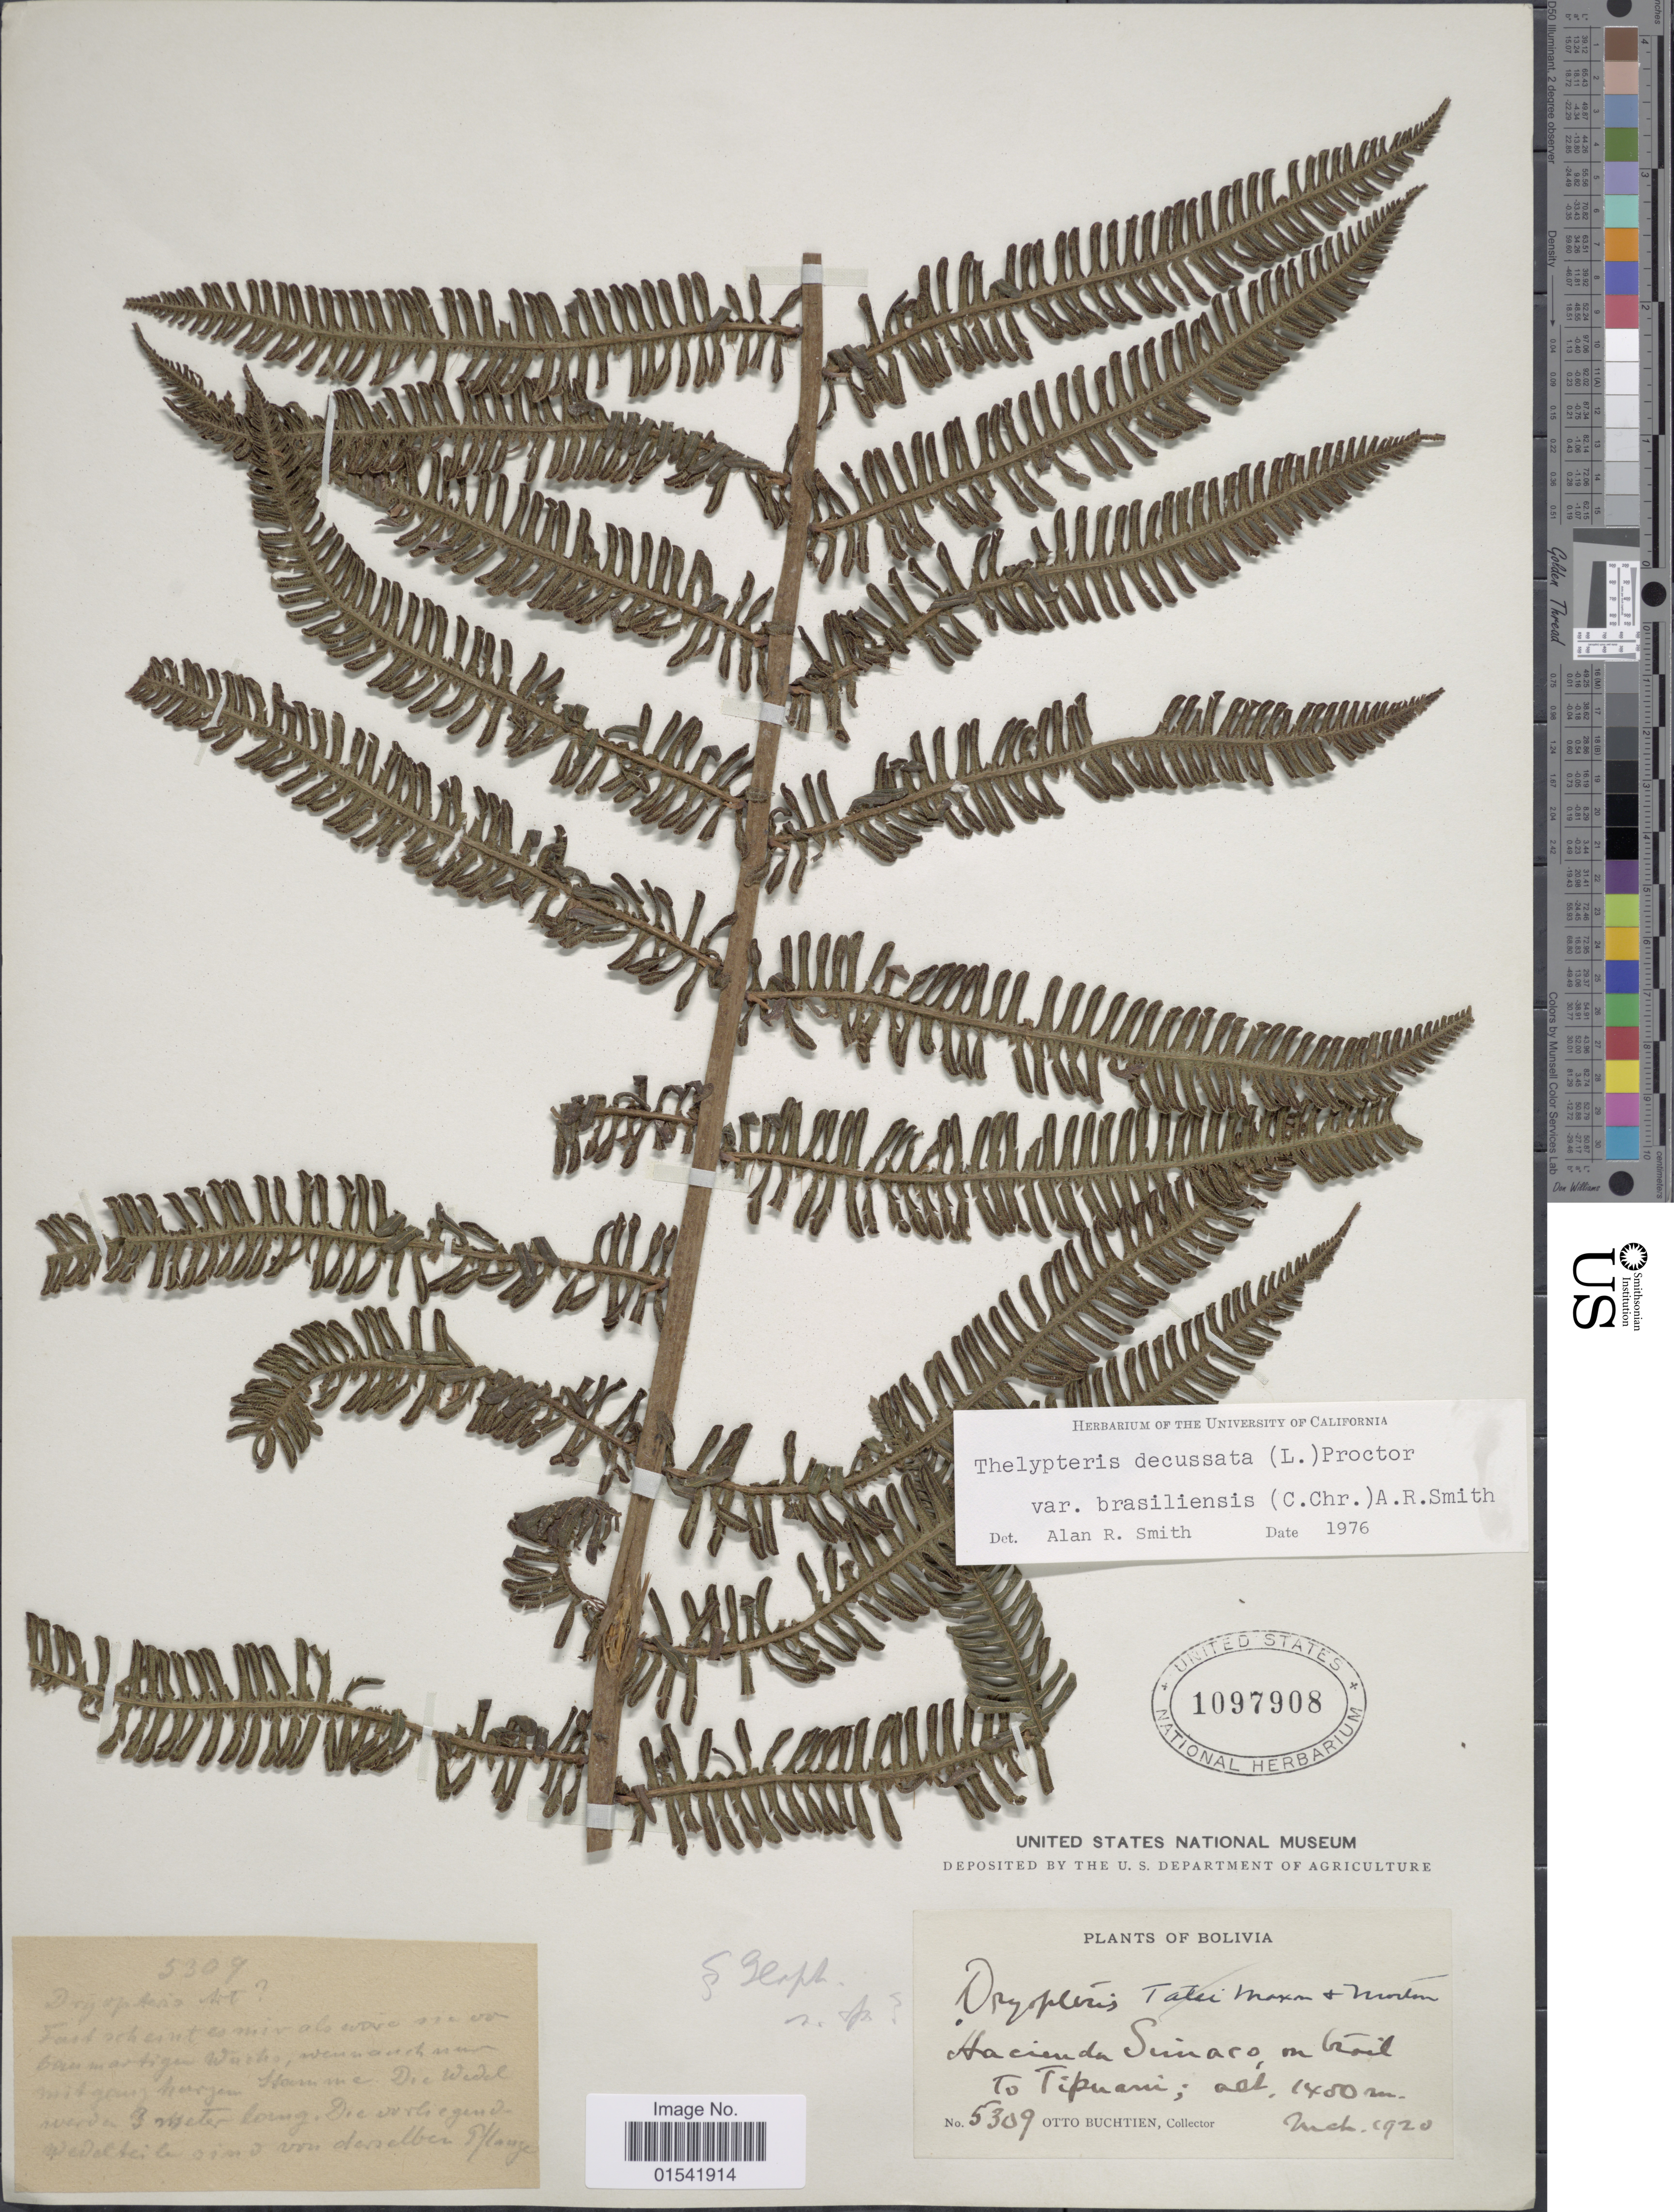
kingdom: Plantae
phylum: Tracheophyta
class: Polypodiopsida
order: Polypodiales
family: Thelypteridaceae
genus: Steiropteris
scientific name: Steiropteris decussata (L.) comb. nov., ined. 2015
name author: (L.)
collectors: O. Buchtien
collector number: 5309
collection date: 1920-03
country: Bolivia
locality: Hacienda Simaco, on trail to Tipuani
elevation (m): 1400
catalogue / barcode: US 1097908